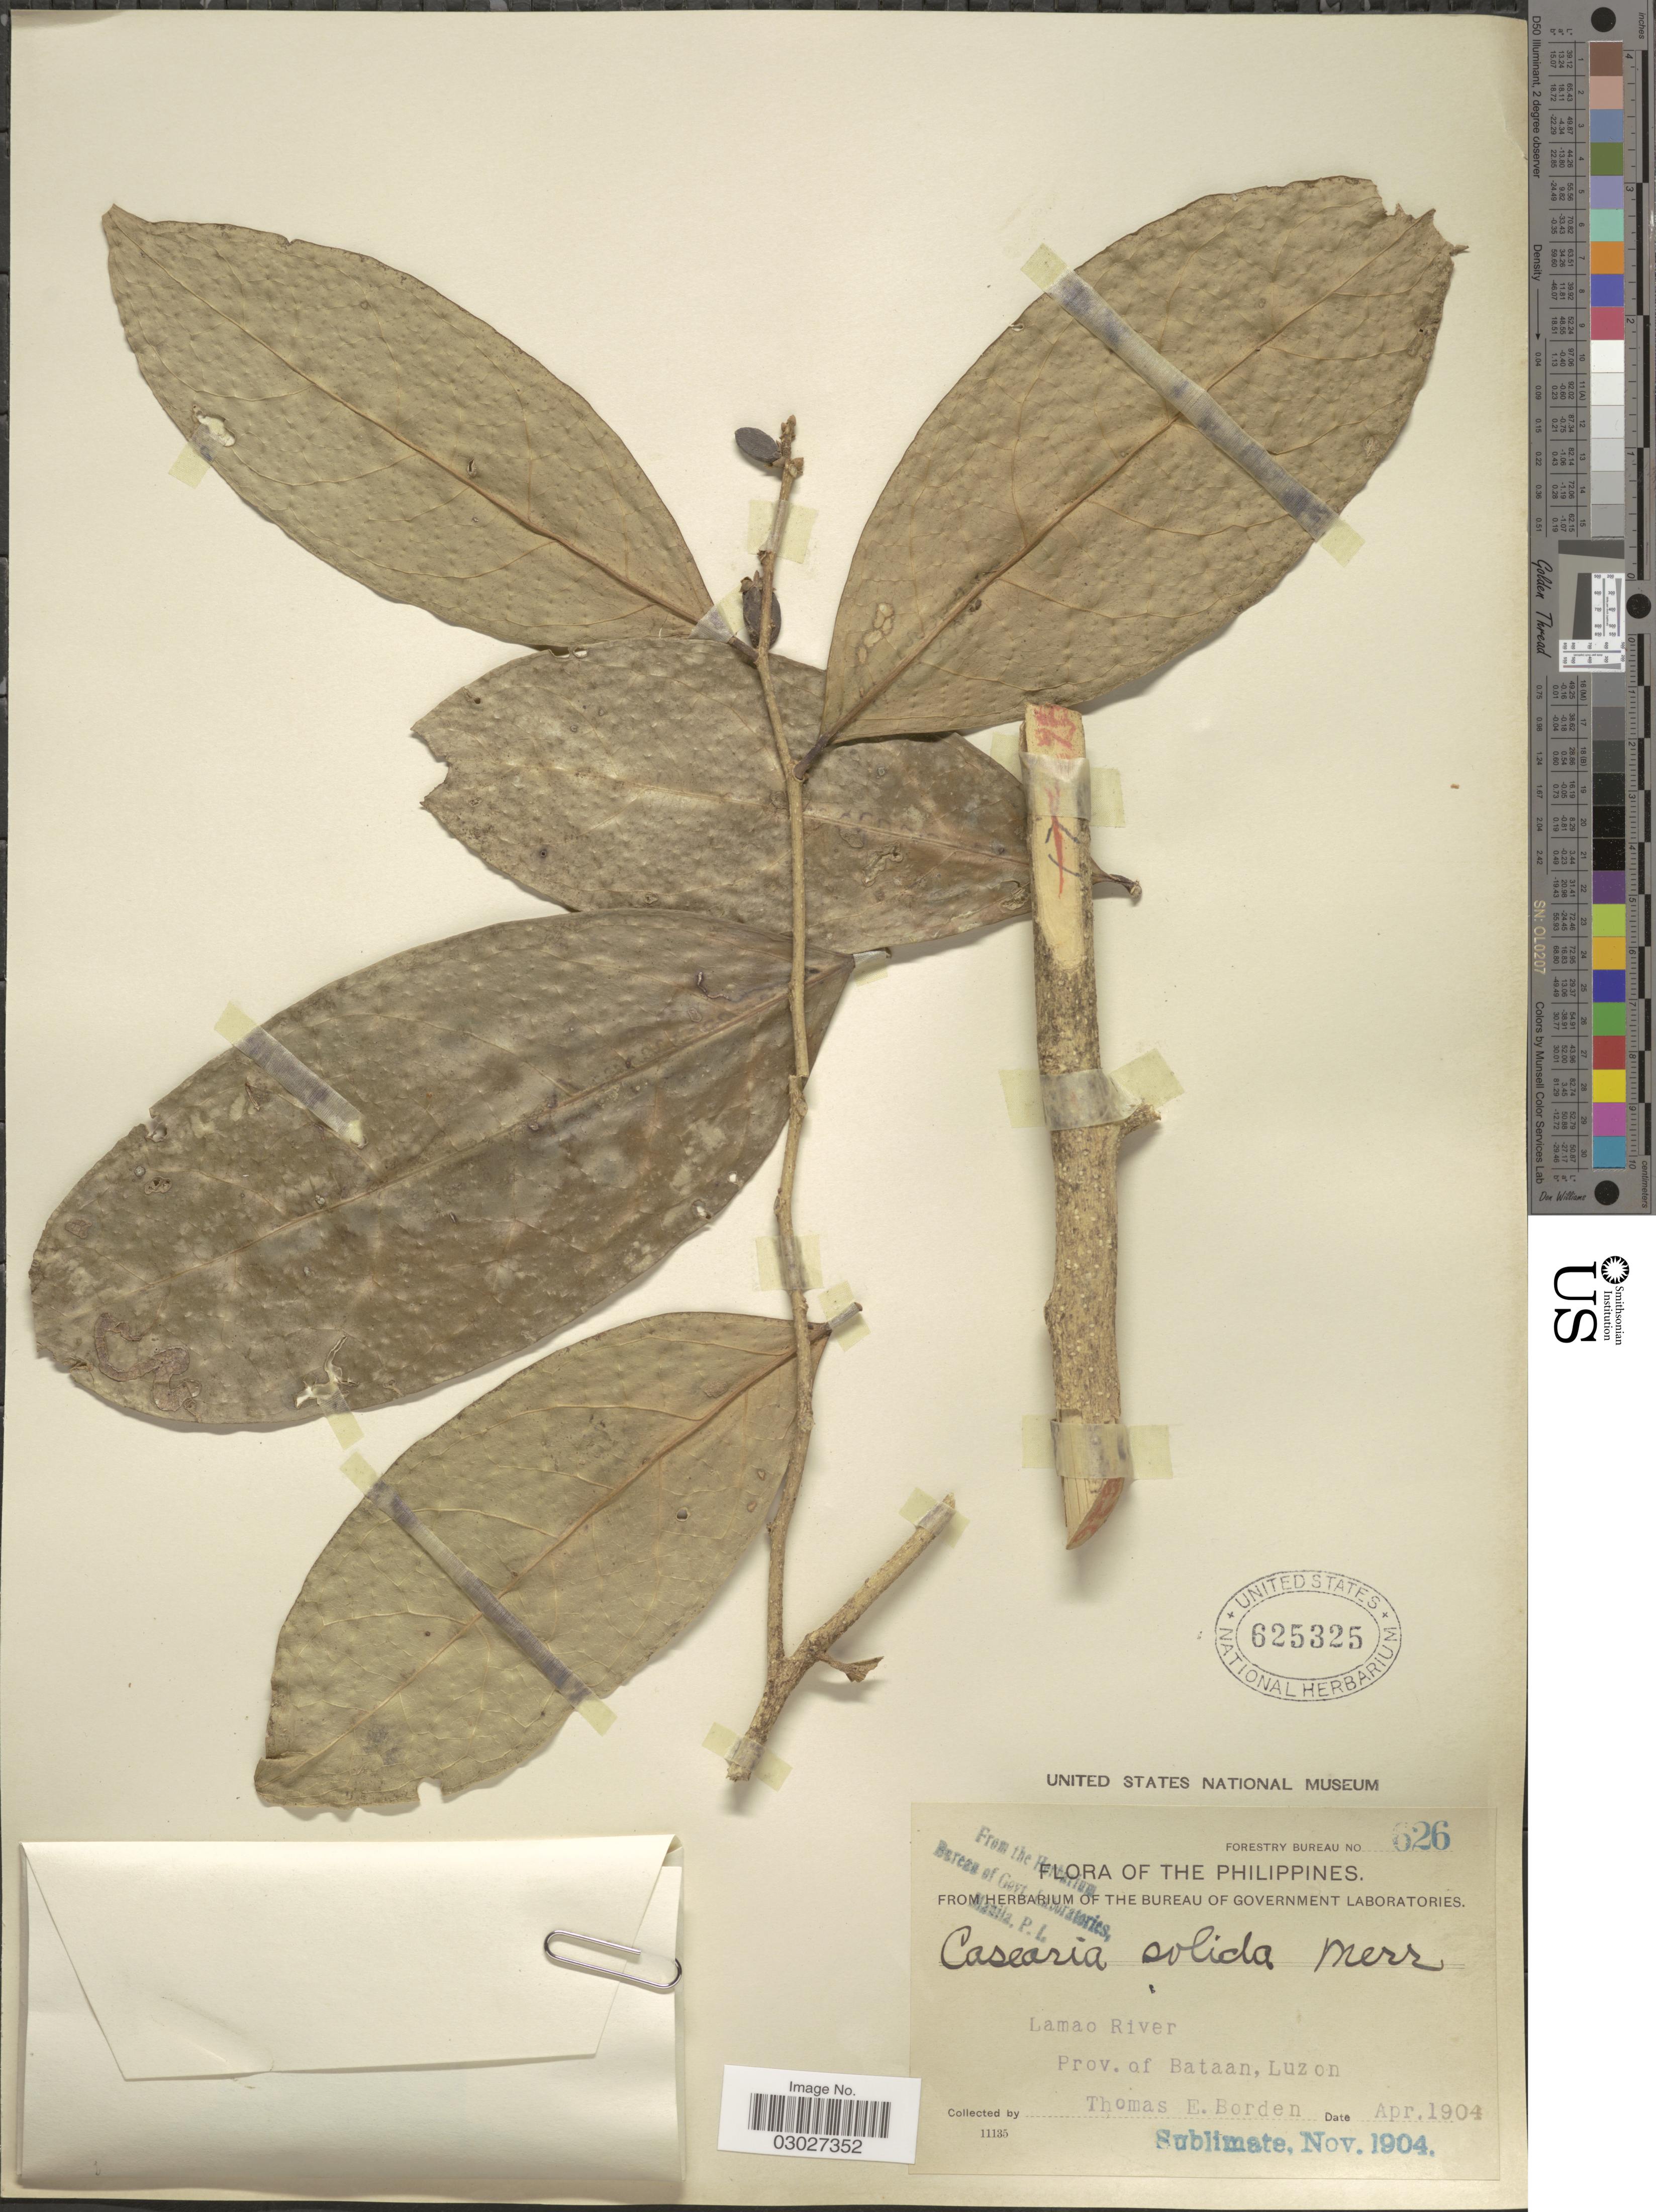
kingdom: Plantae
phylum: Tracheophyta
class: Magnoliopsida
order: Malpighiales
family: Salicaceae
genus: Casearia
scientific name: Casearia trivalvis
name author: (Blanco) Merr.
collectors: T. E. Borden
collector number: Forestry Bureau 626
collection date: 1904-04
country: Philippines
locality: Lamao River, Prov. of Bataan, Luzon.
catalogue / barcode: US 625325